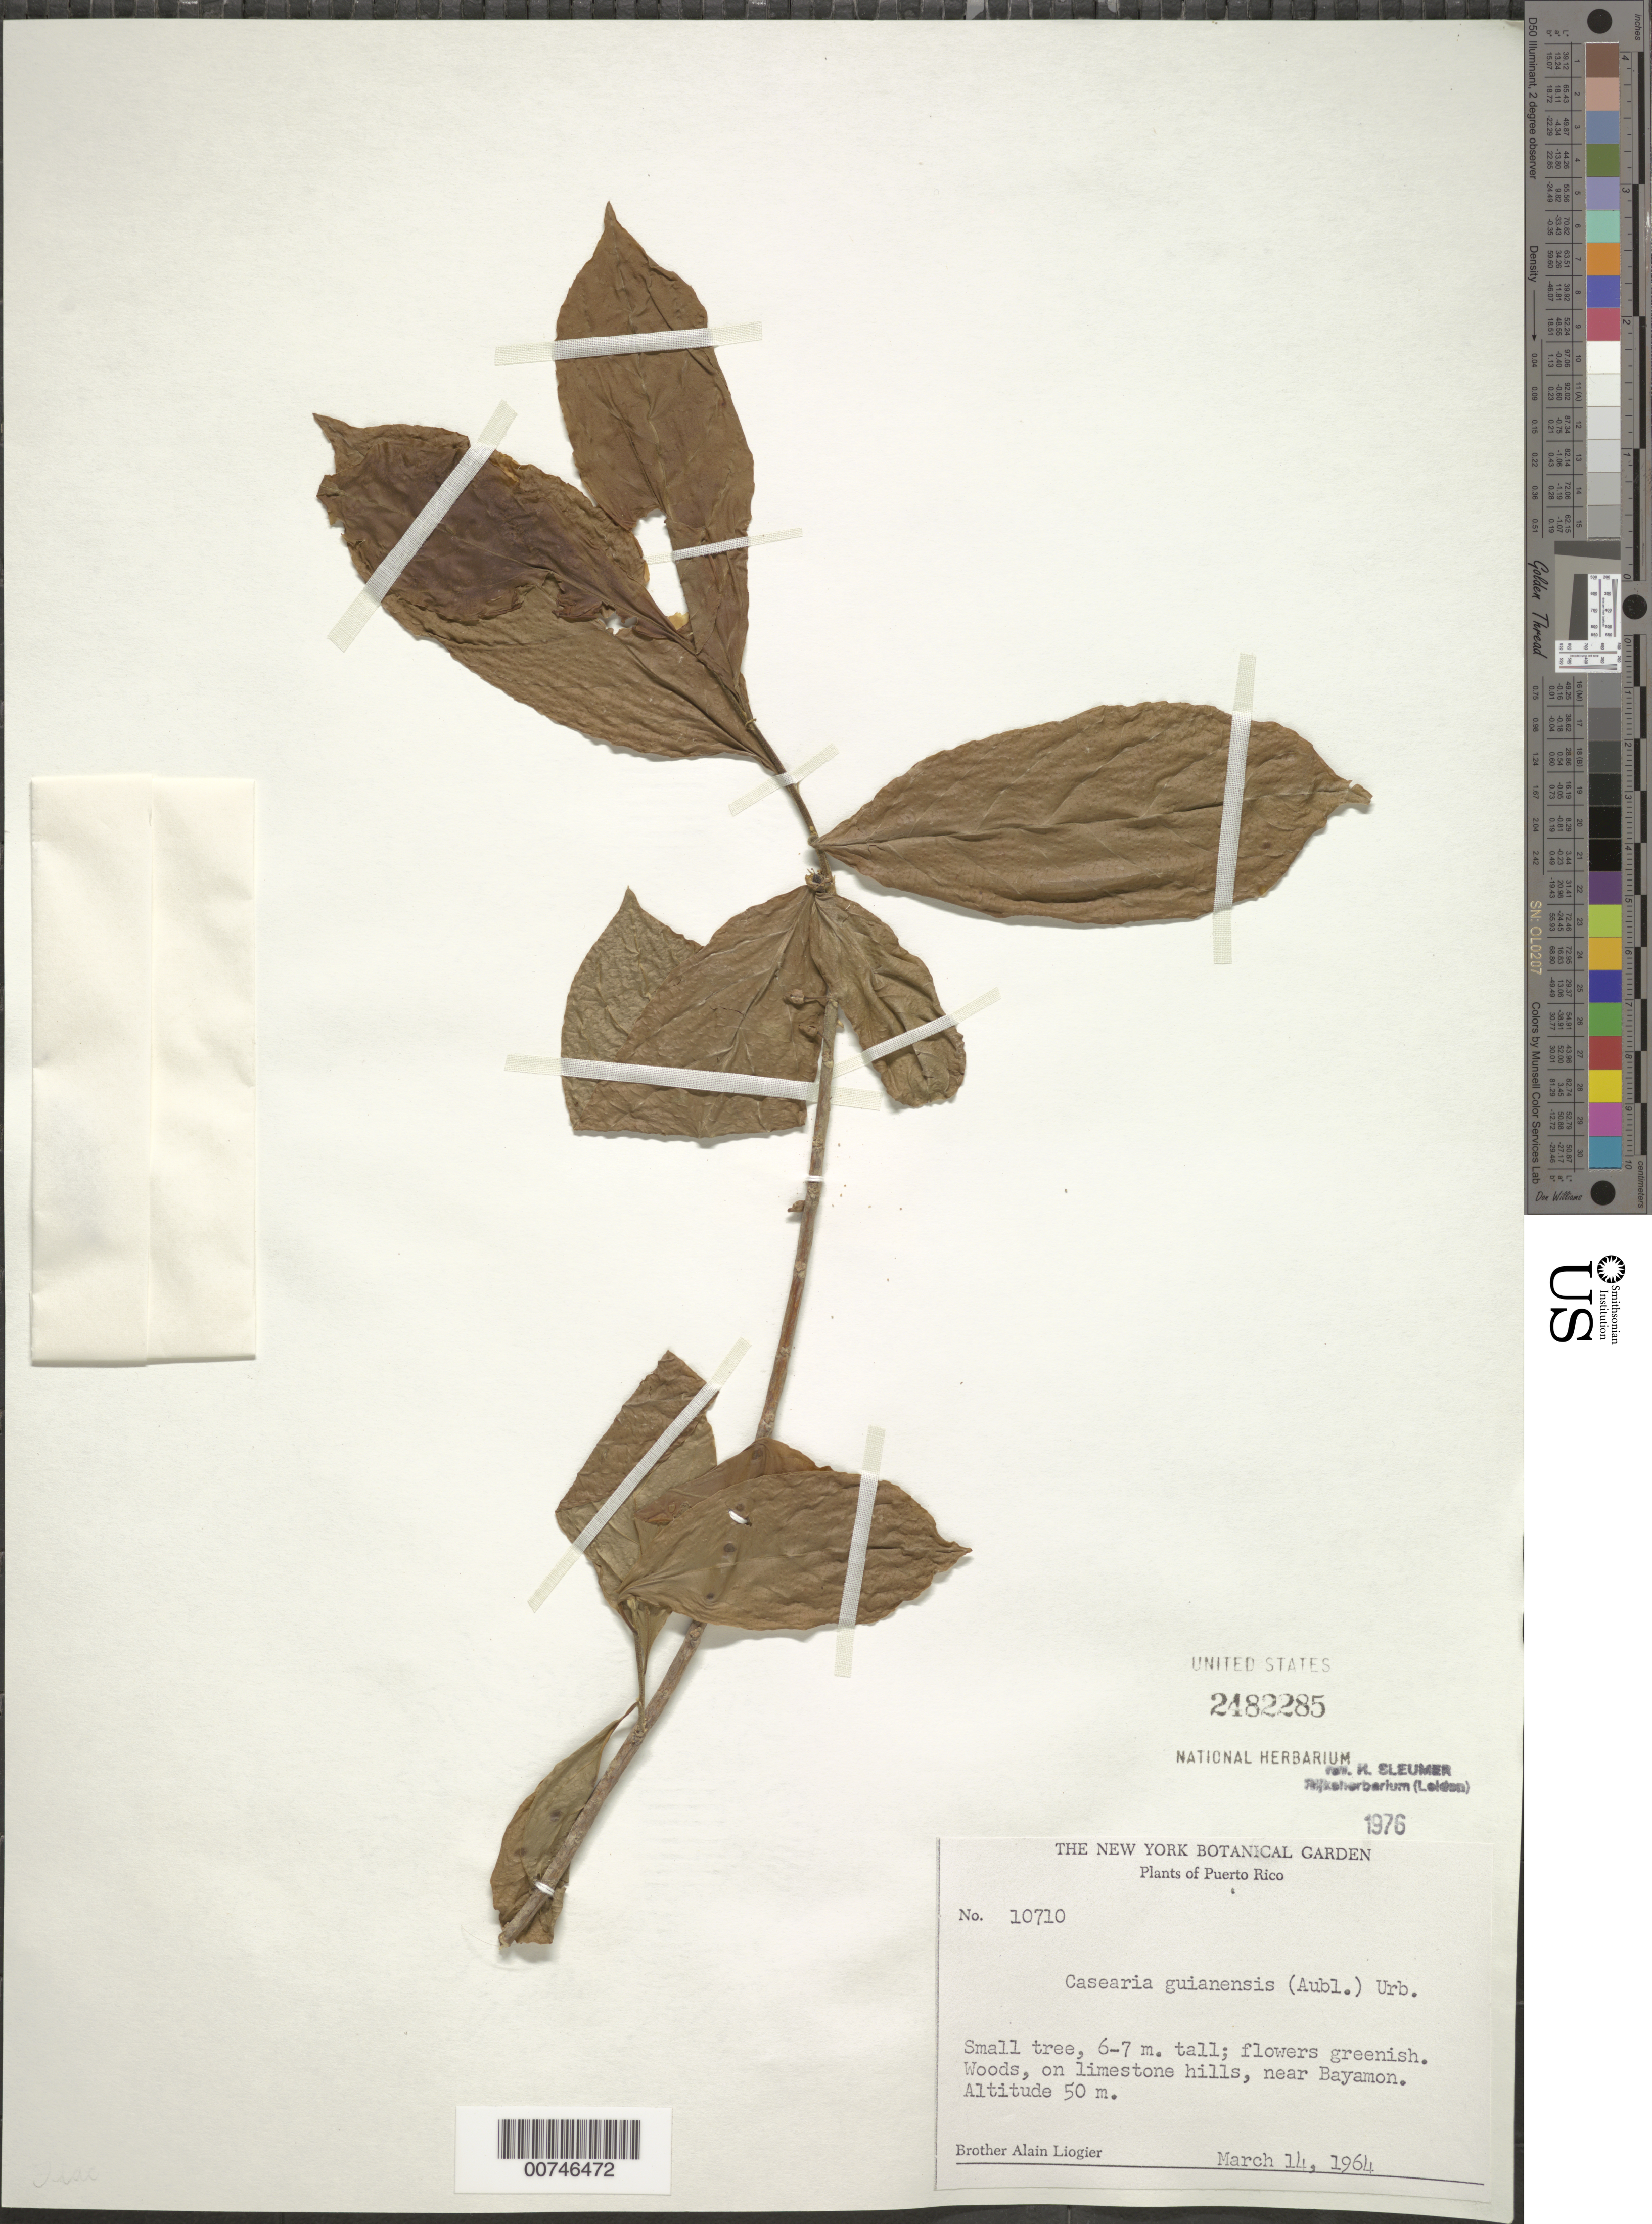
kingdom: Plantae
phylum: Tracheophyta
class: Magnoliopsida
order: Malpighiales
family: Salicaceae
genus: Casearia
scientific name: Casearia guianensis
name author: (Aubl.) Urb.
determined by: Sleumer, H. O.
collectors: A. H. Liogier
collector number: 10710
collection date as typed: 14 Mar 1964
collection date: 1964-03-14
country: Puerto Rico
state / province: Bayamón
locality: Near Bayamón, Woods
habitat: On limestone hills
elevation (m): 50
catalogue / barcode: US 2482285